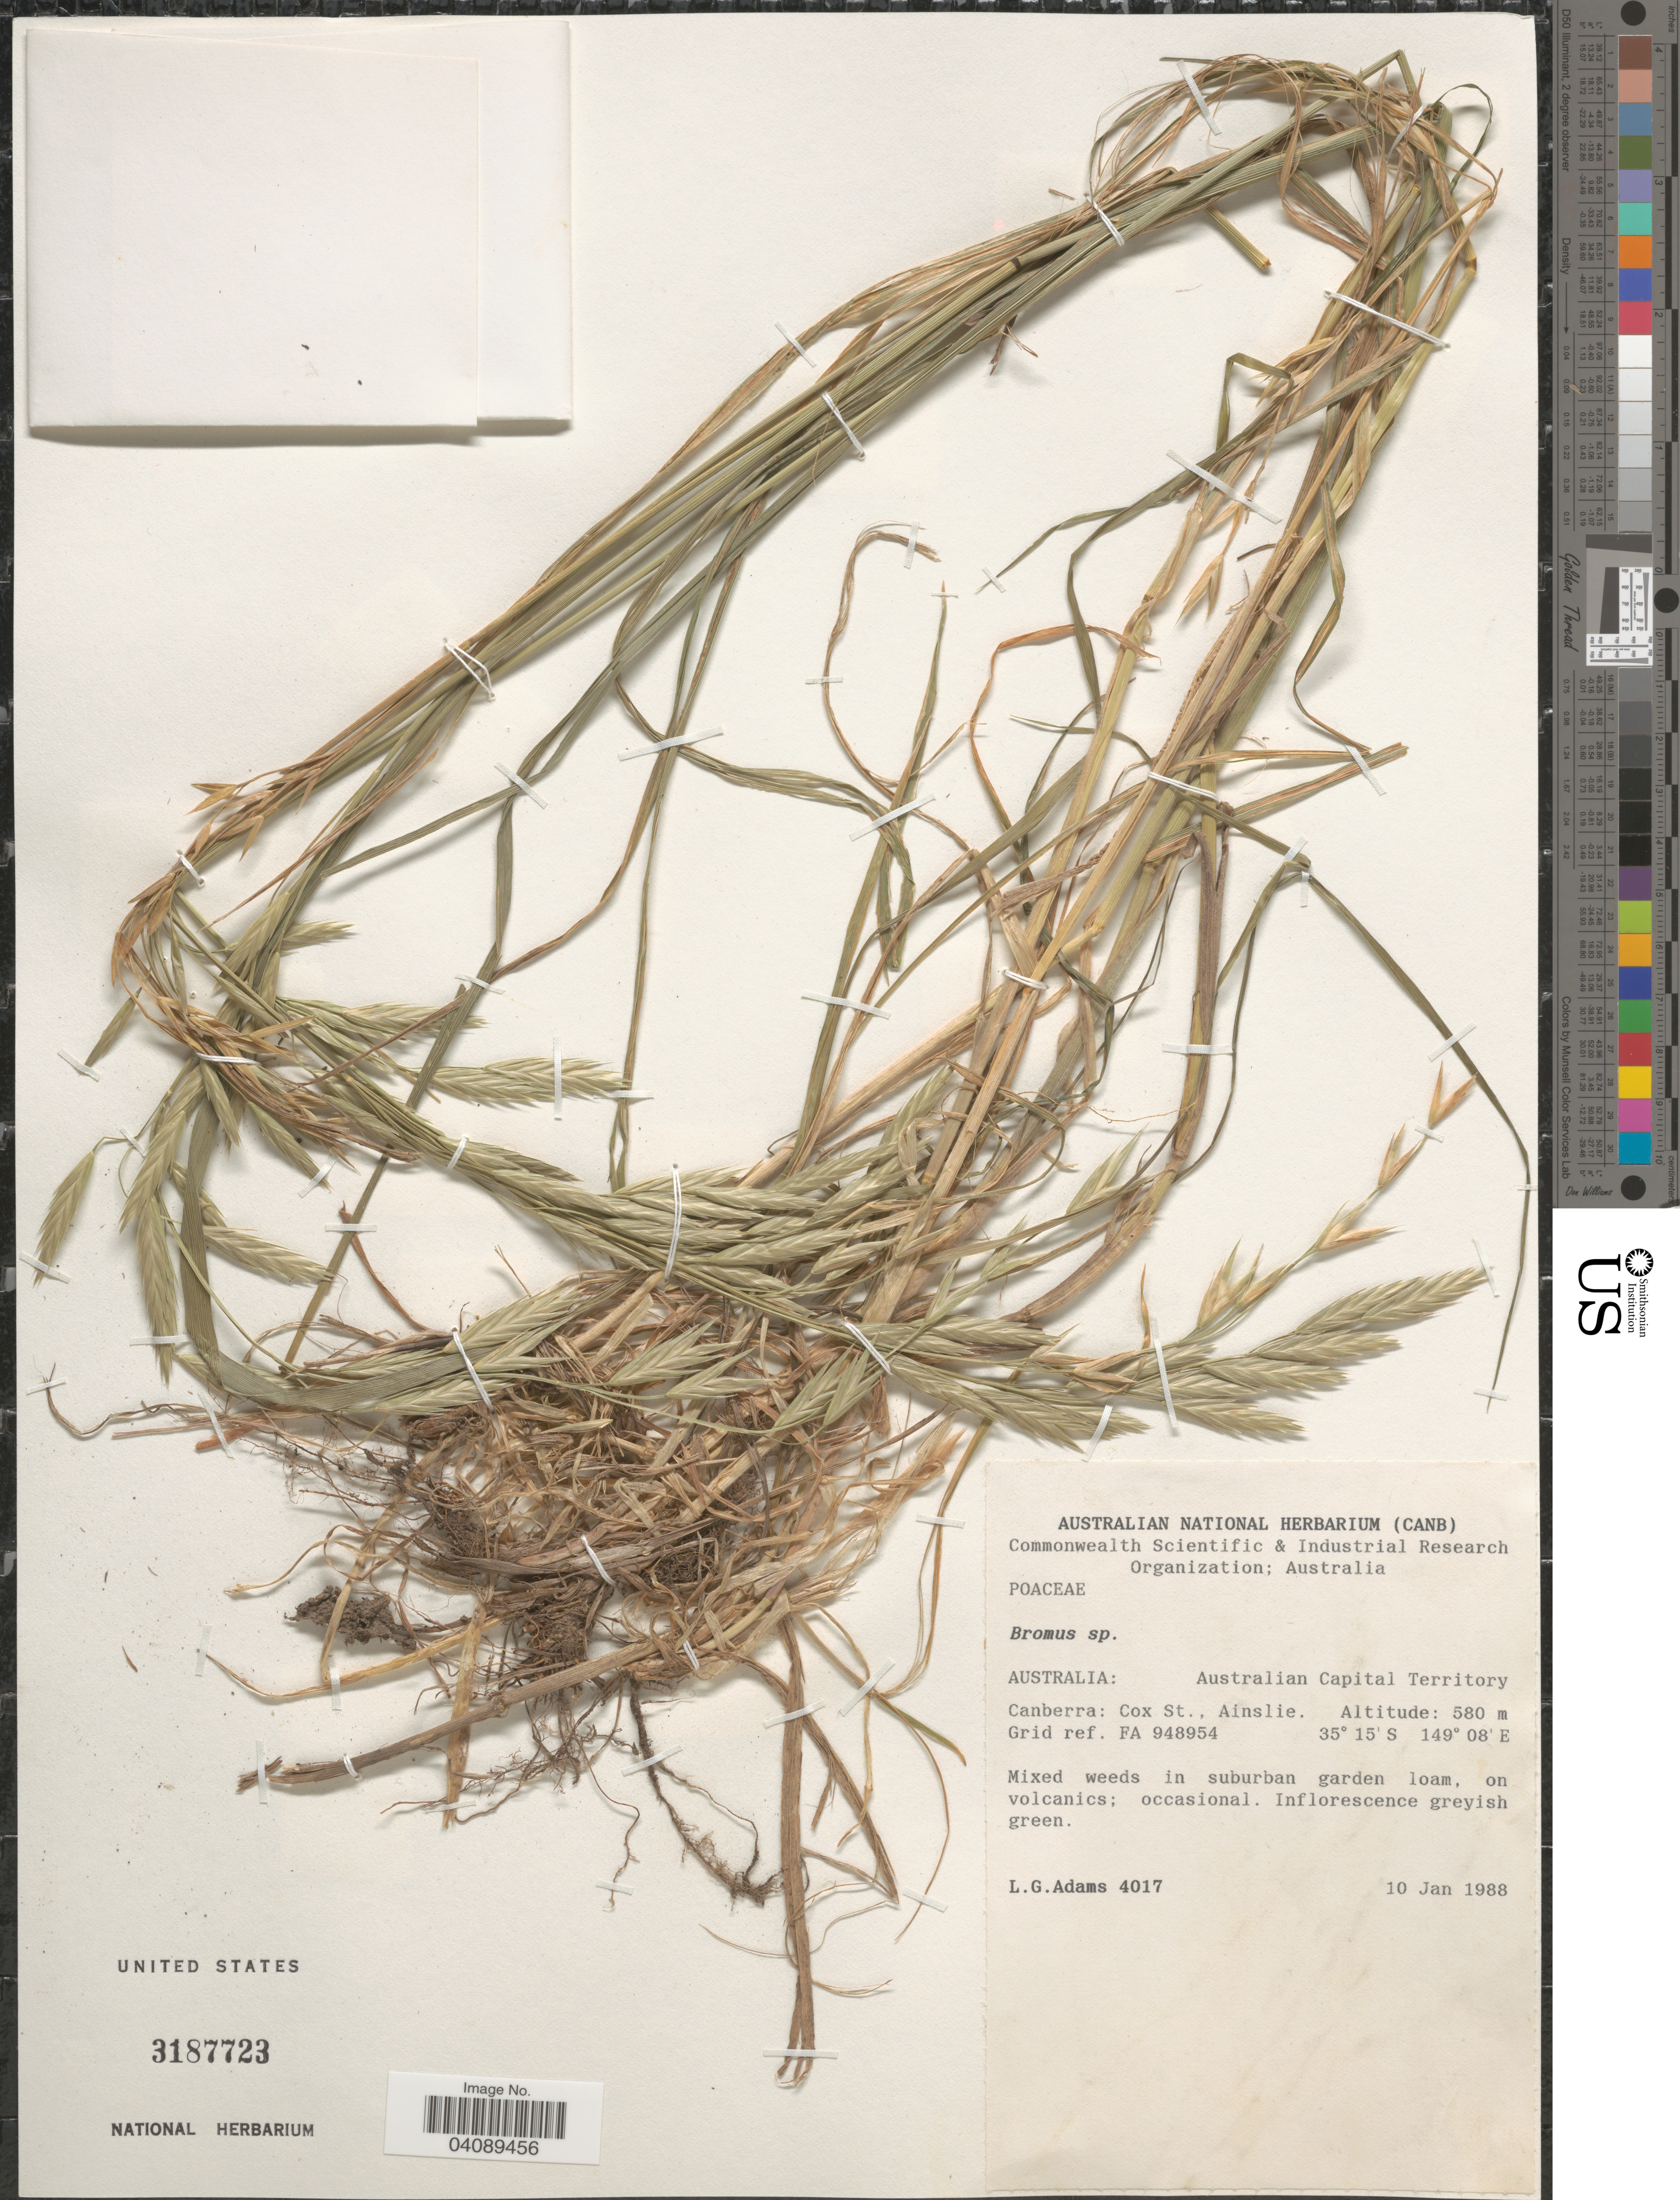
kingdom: Plantae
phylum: Tracheophyta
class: Liliopsida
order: Poales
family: Poaceae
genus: Bromus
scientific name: Bromus sp.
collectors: L. G. Adams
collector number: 4017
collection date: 1988-01-10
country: Australia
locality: Australian Capital Territory. Canberra: Cox St., Ainslie. Grid ref. FA 948954. Mixed weeds in suburban garden loam, on volcanics.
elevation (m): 580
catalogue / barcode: US 3187723